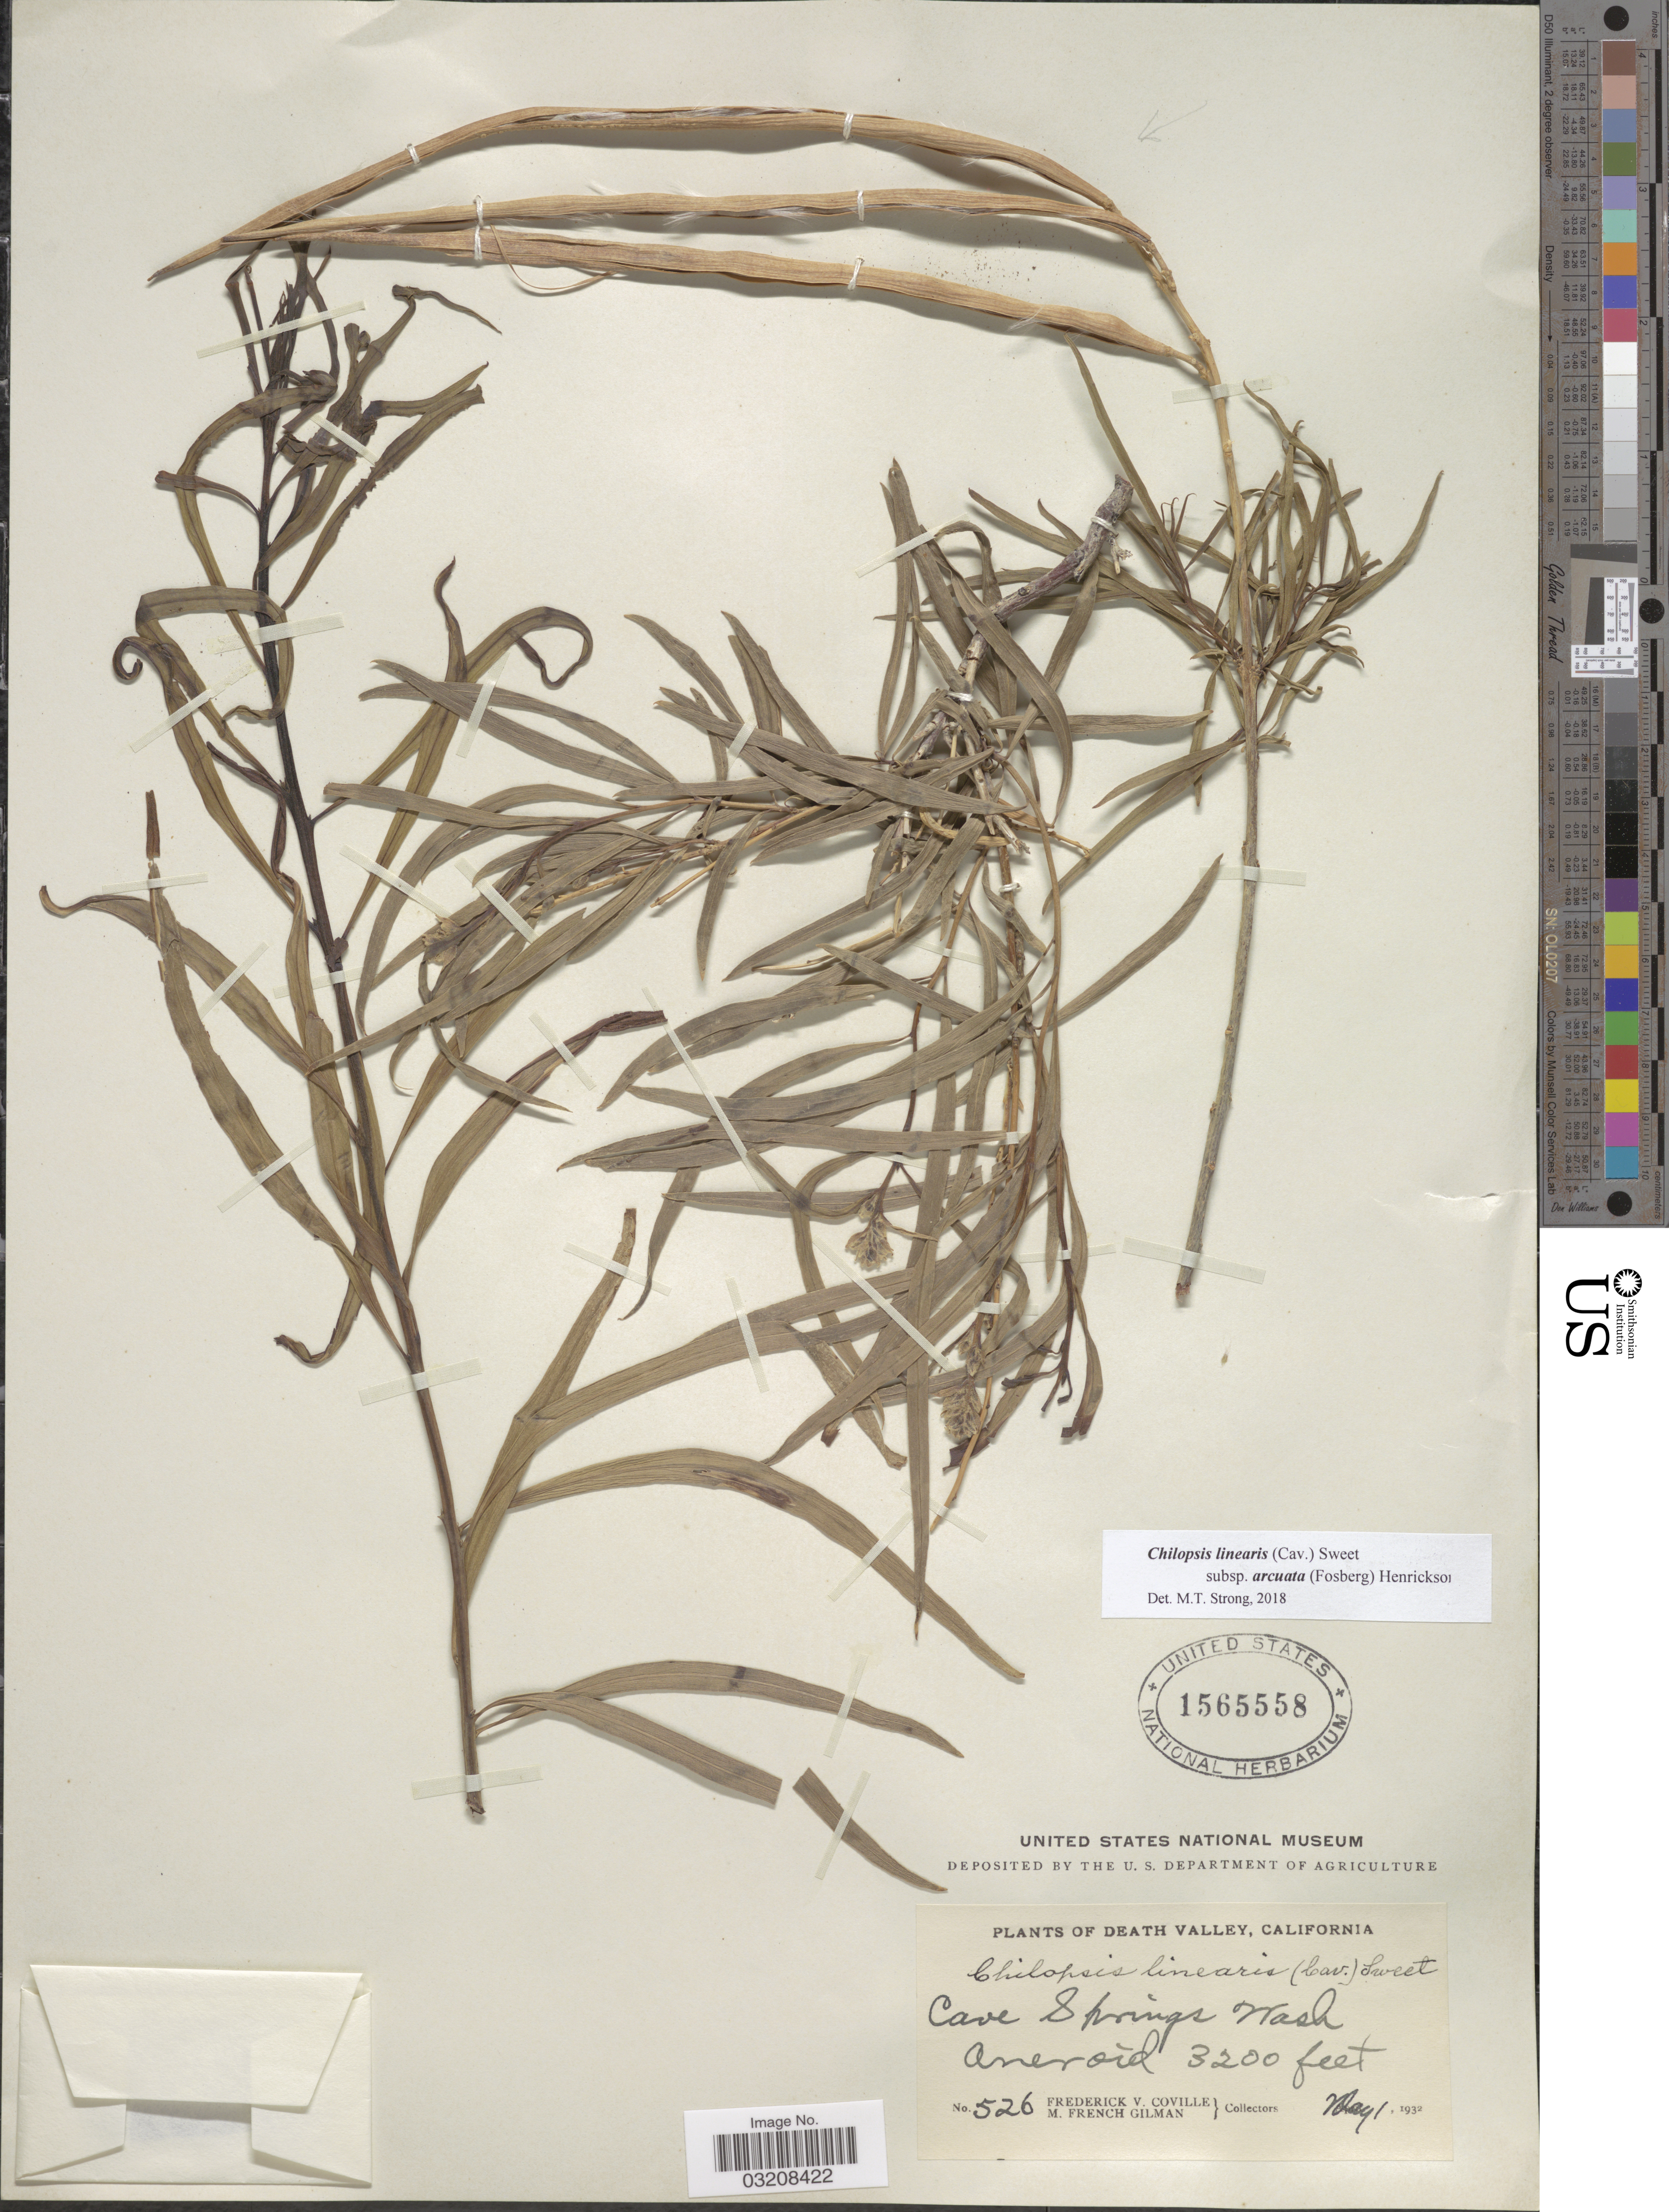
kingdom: Plantae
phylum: Tracheophyta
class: Magnoliopsida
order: Lamiales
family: Bignoniaceae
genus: Chilopsis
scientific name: Chilopsis linearis subsp. arcuata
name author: (Fosberg) Henrickson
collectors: F. V. Coville & M. F. Gilman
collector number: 526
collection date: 1932-05-01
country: United States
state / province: California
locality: Death Valley. Cave Springs Wash.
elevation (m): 975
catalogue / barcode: US 1565558